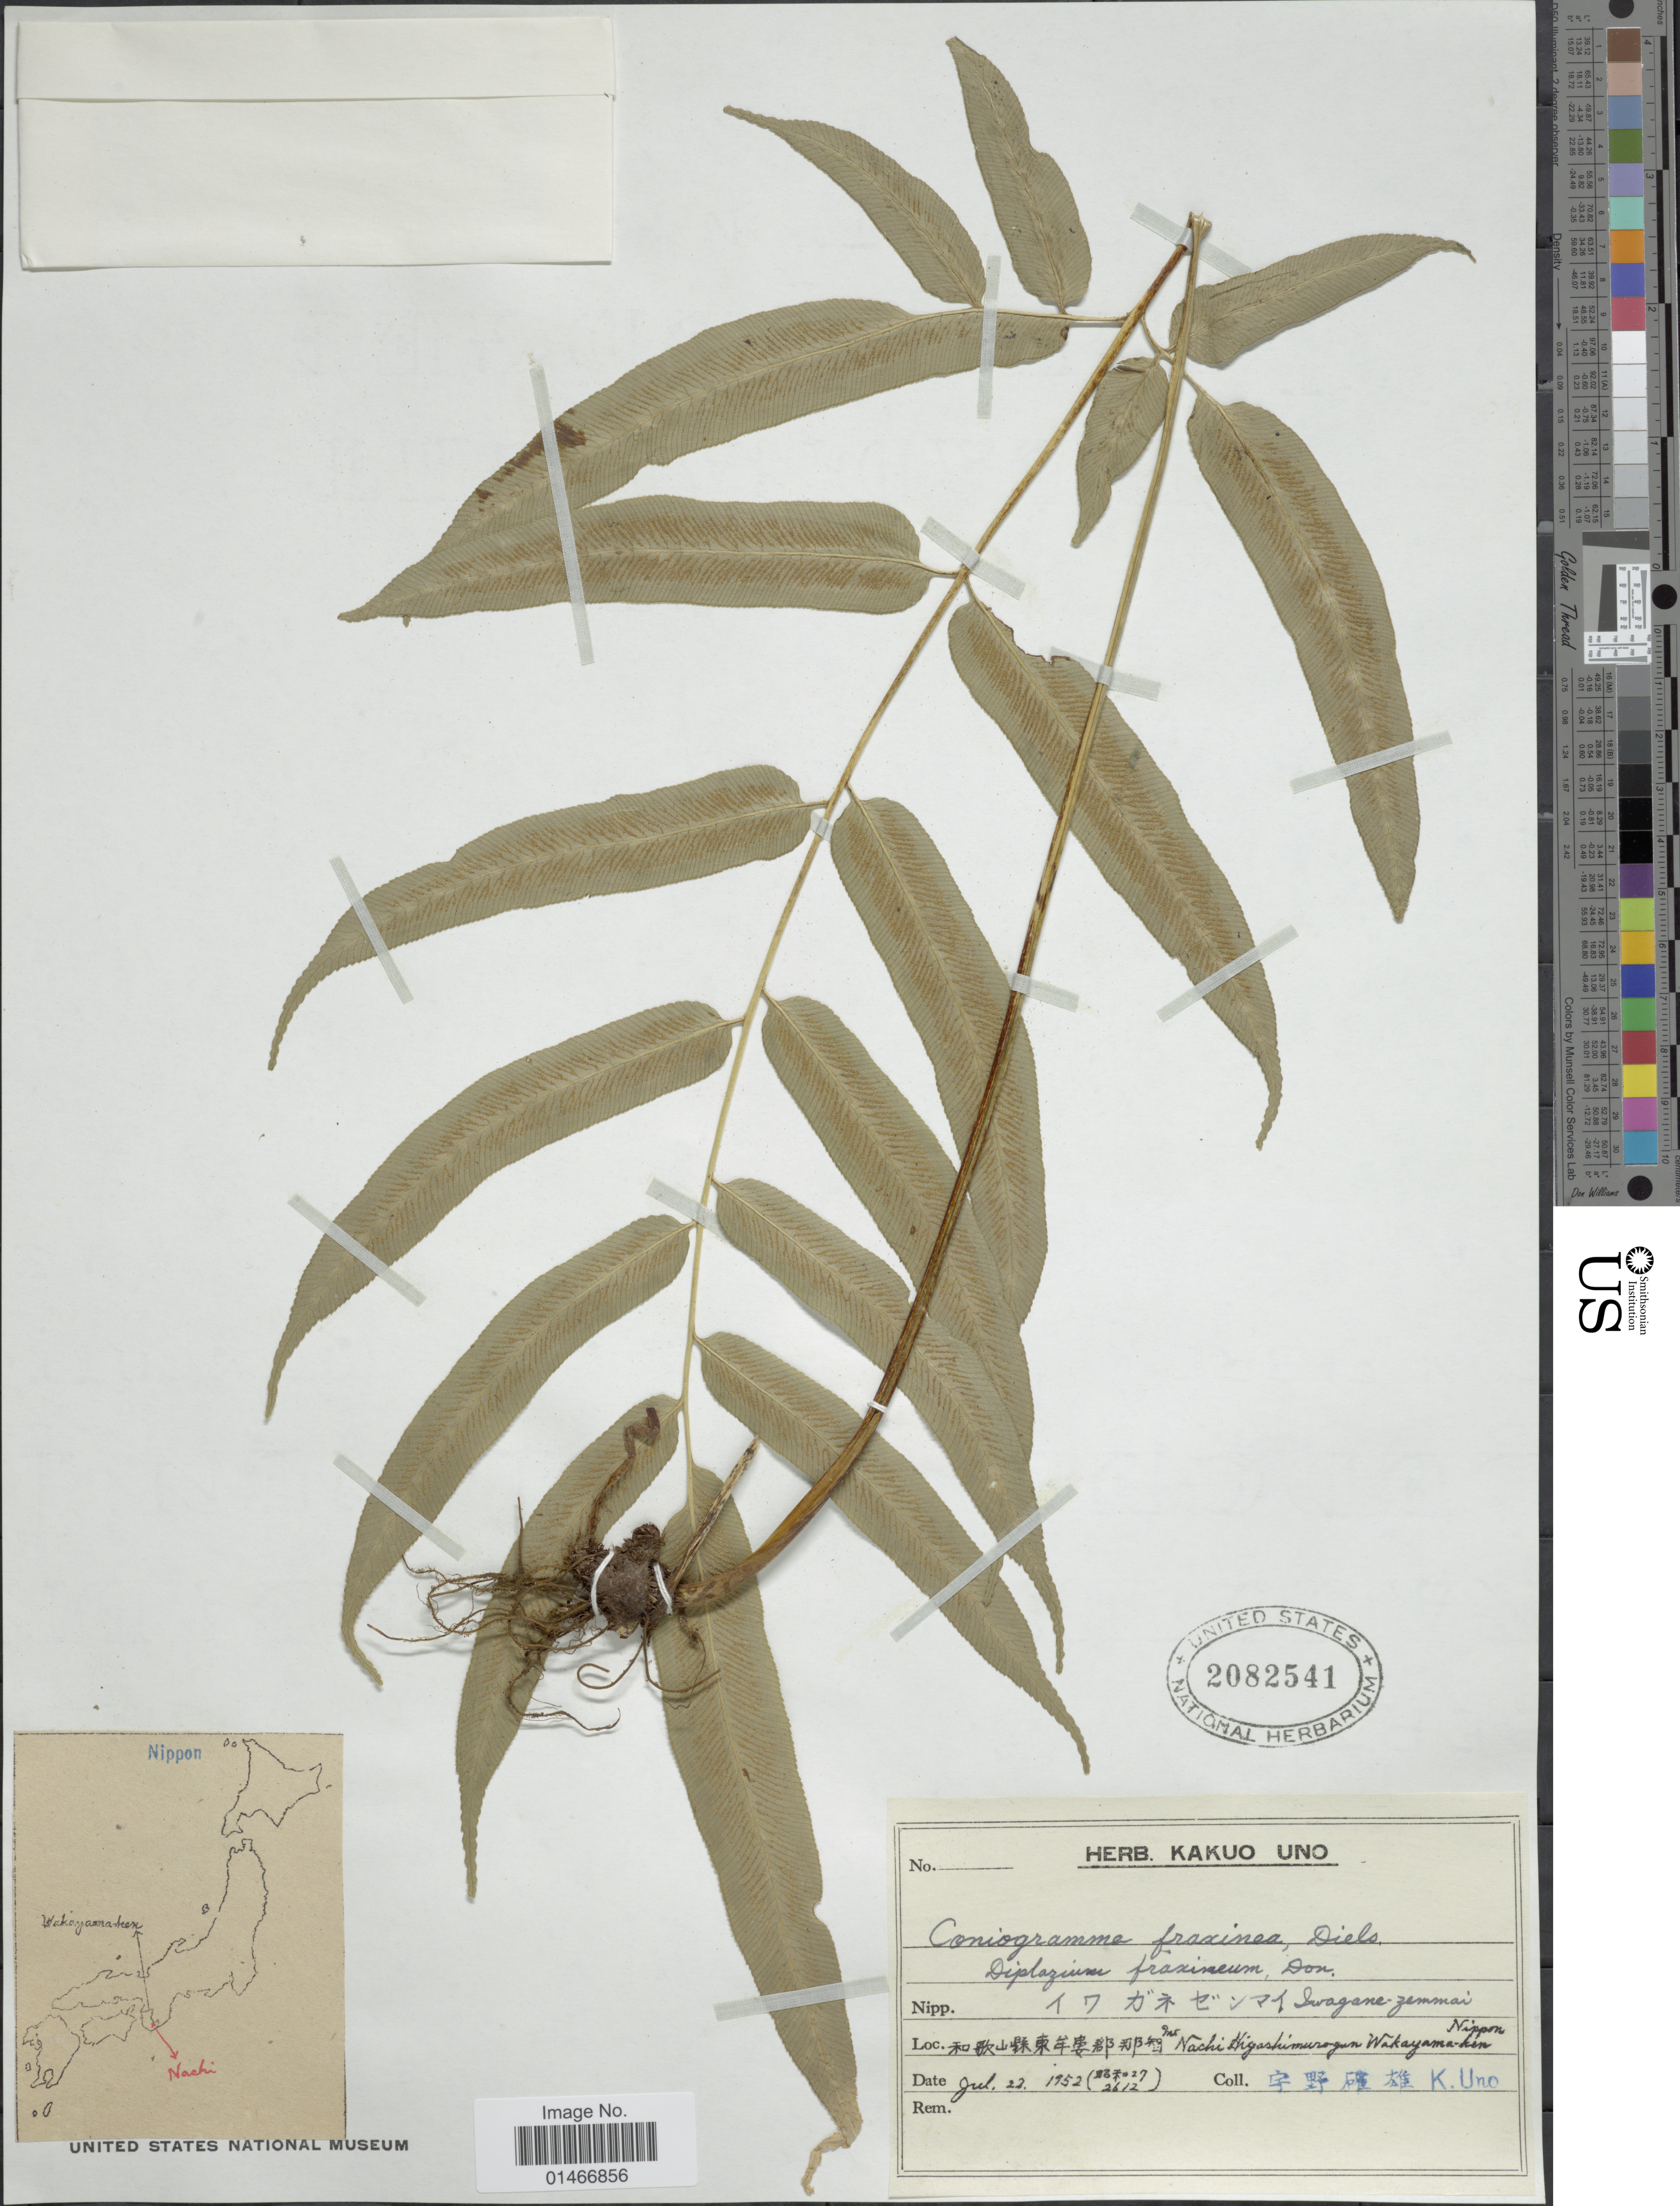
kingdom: Plantae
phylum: Tracheophyta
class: Polypodiopsida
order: Polypodiales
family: Pteridaceae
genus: Coniogramme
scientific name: Coniogramme intermedia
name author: Hieron.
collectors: K. Uno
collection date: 1952-07-22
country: Japan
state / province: Wakayama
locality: Mt Nachi Higashimurogun Wakayama-kon. Nippon.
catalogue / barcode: US 2082541